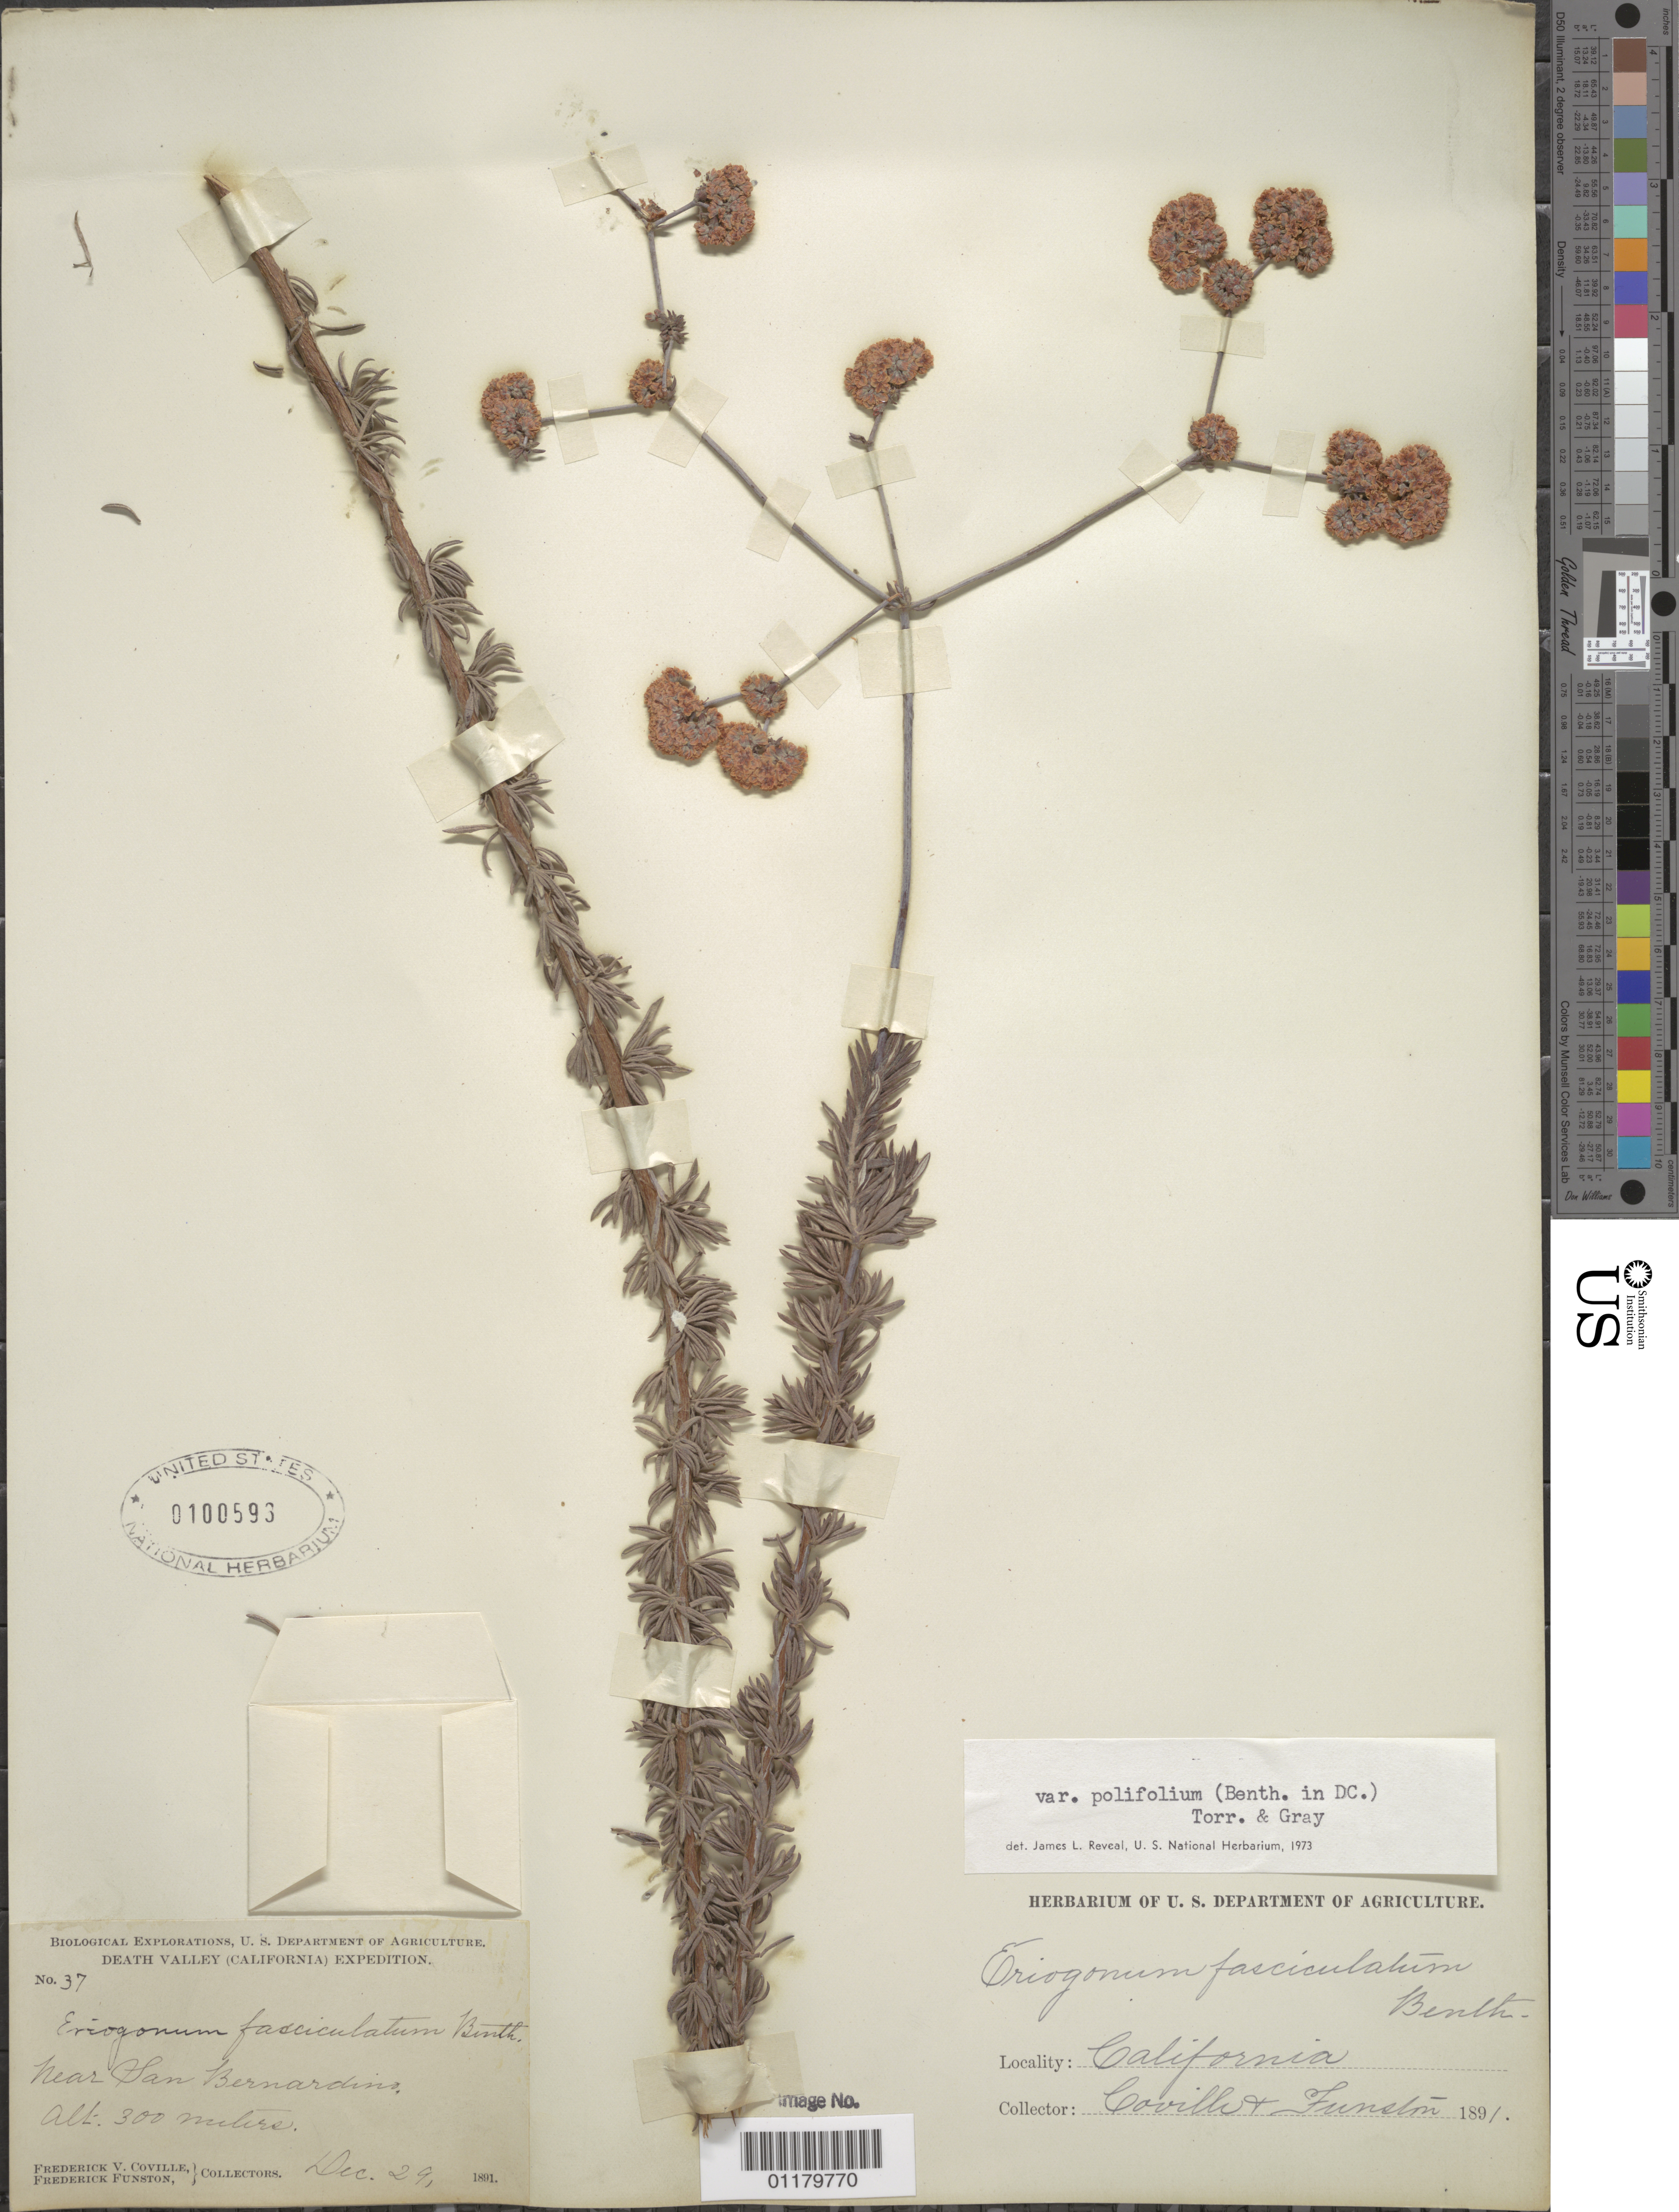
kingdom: Plantae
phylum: Tracheophyta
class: Magnoliopsida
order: Caryophyllales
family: Polygonaceae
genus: Eriogonum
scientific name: Eriogonum fasciculatum var. polifolium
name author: (Benth.) Torr. & A. Gray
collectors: F. V. Coville & F. Funston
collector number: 37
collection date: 1891-12-29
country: United States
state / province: California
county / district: San Bernardino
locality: Near San Bernardino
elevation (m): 300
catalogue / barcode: US 100593